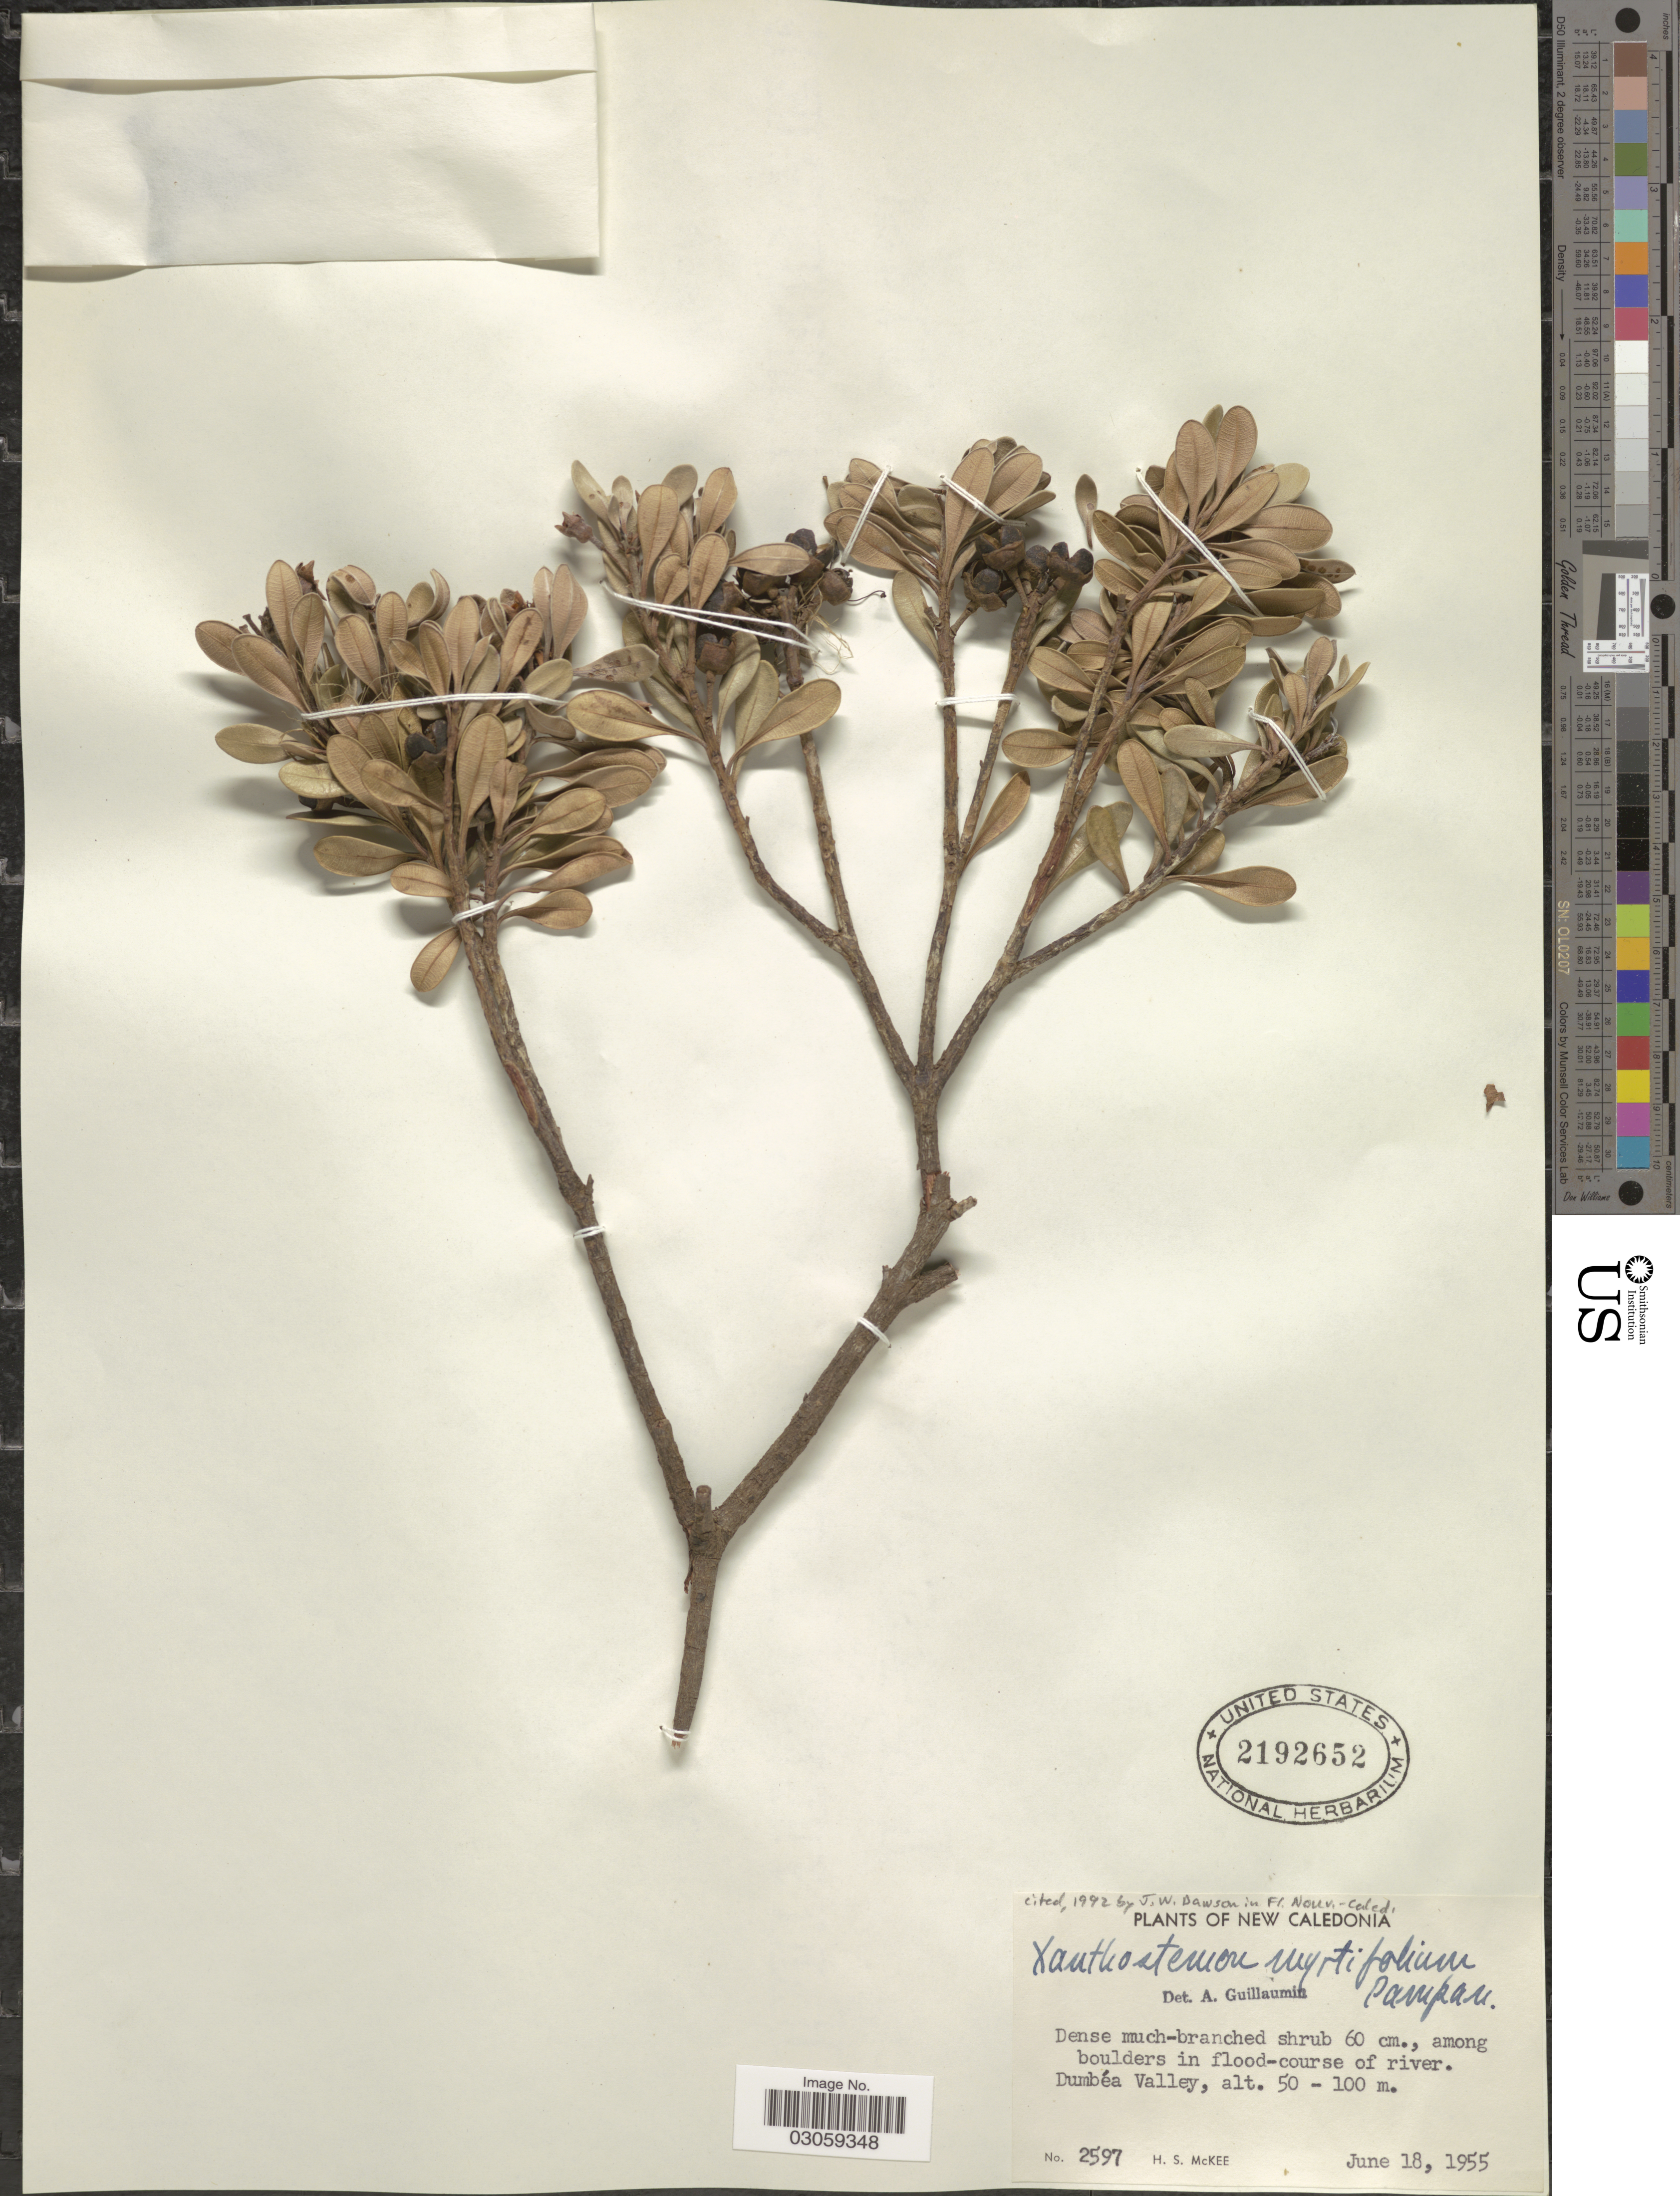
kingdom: Plantae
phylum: Tracheophyta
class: Magnoliopsida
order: Myrtales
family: Myrtaceae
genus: Xanthostemon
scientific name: Xanthostemon myrtifolius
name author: (Brongn. & Gris) Pamp. ex Pampal.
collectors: H. S. McKee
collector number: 2597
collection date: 1955-06-18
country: New Caledonia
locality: Among boulders in flood-course of river. Dumbéa Valley.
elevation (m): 50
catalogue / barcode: US 2192652